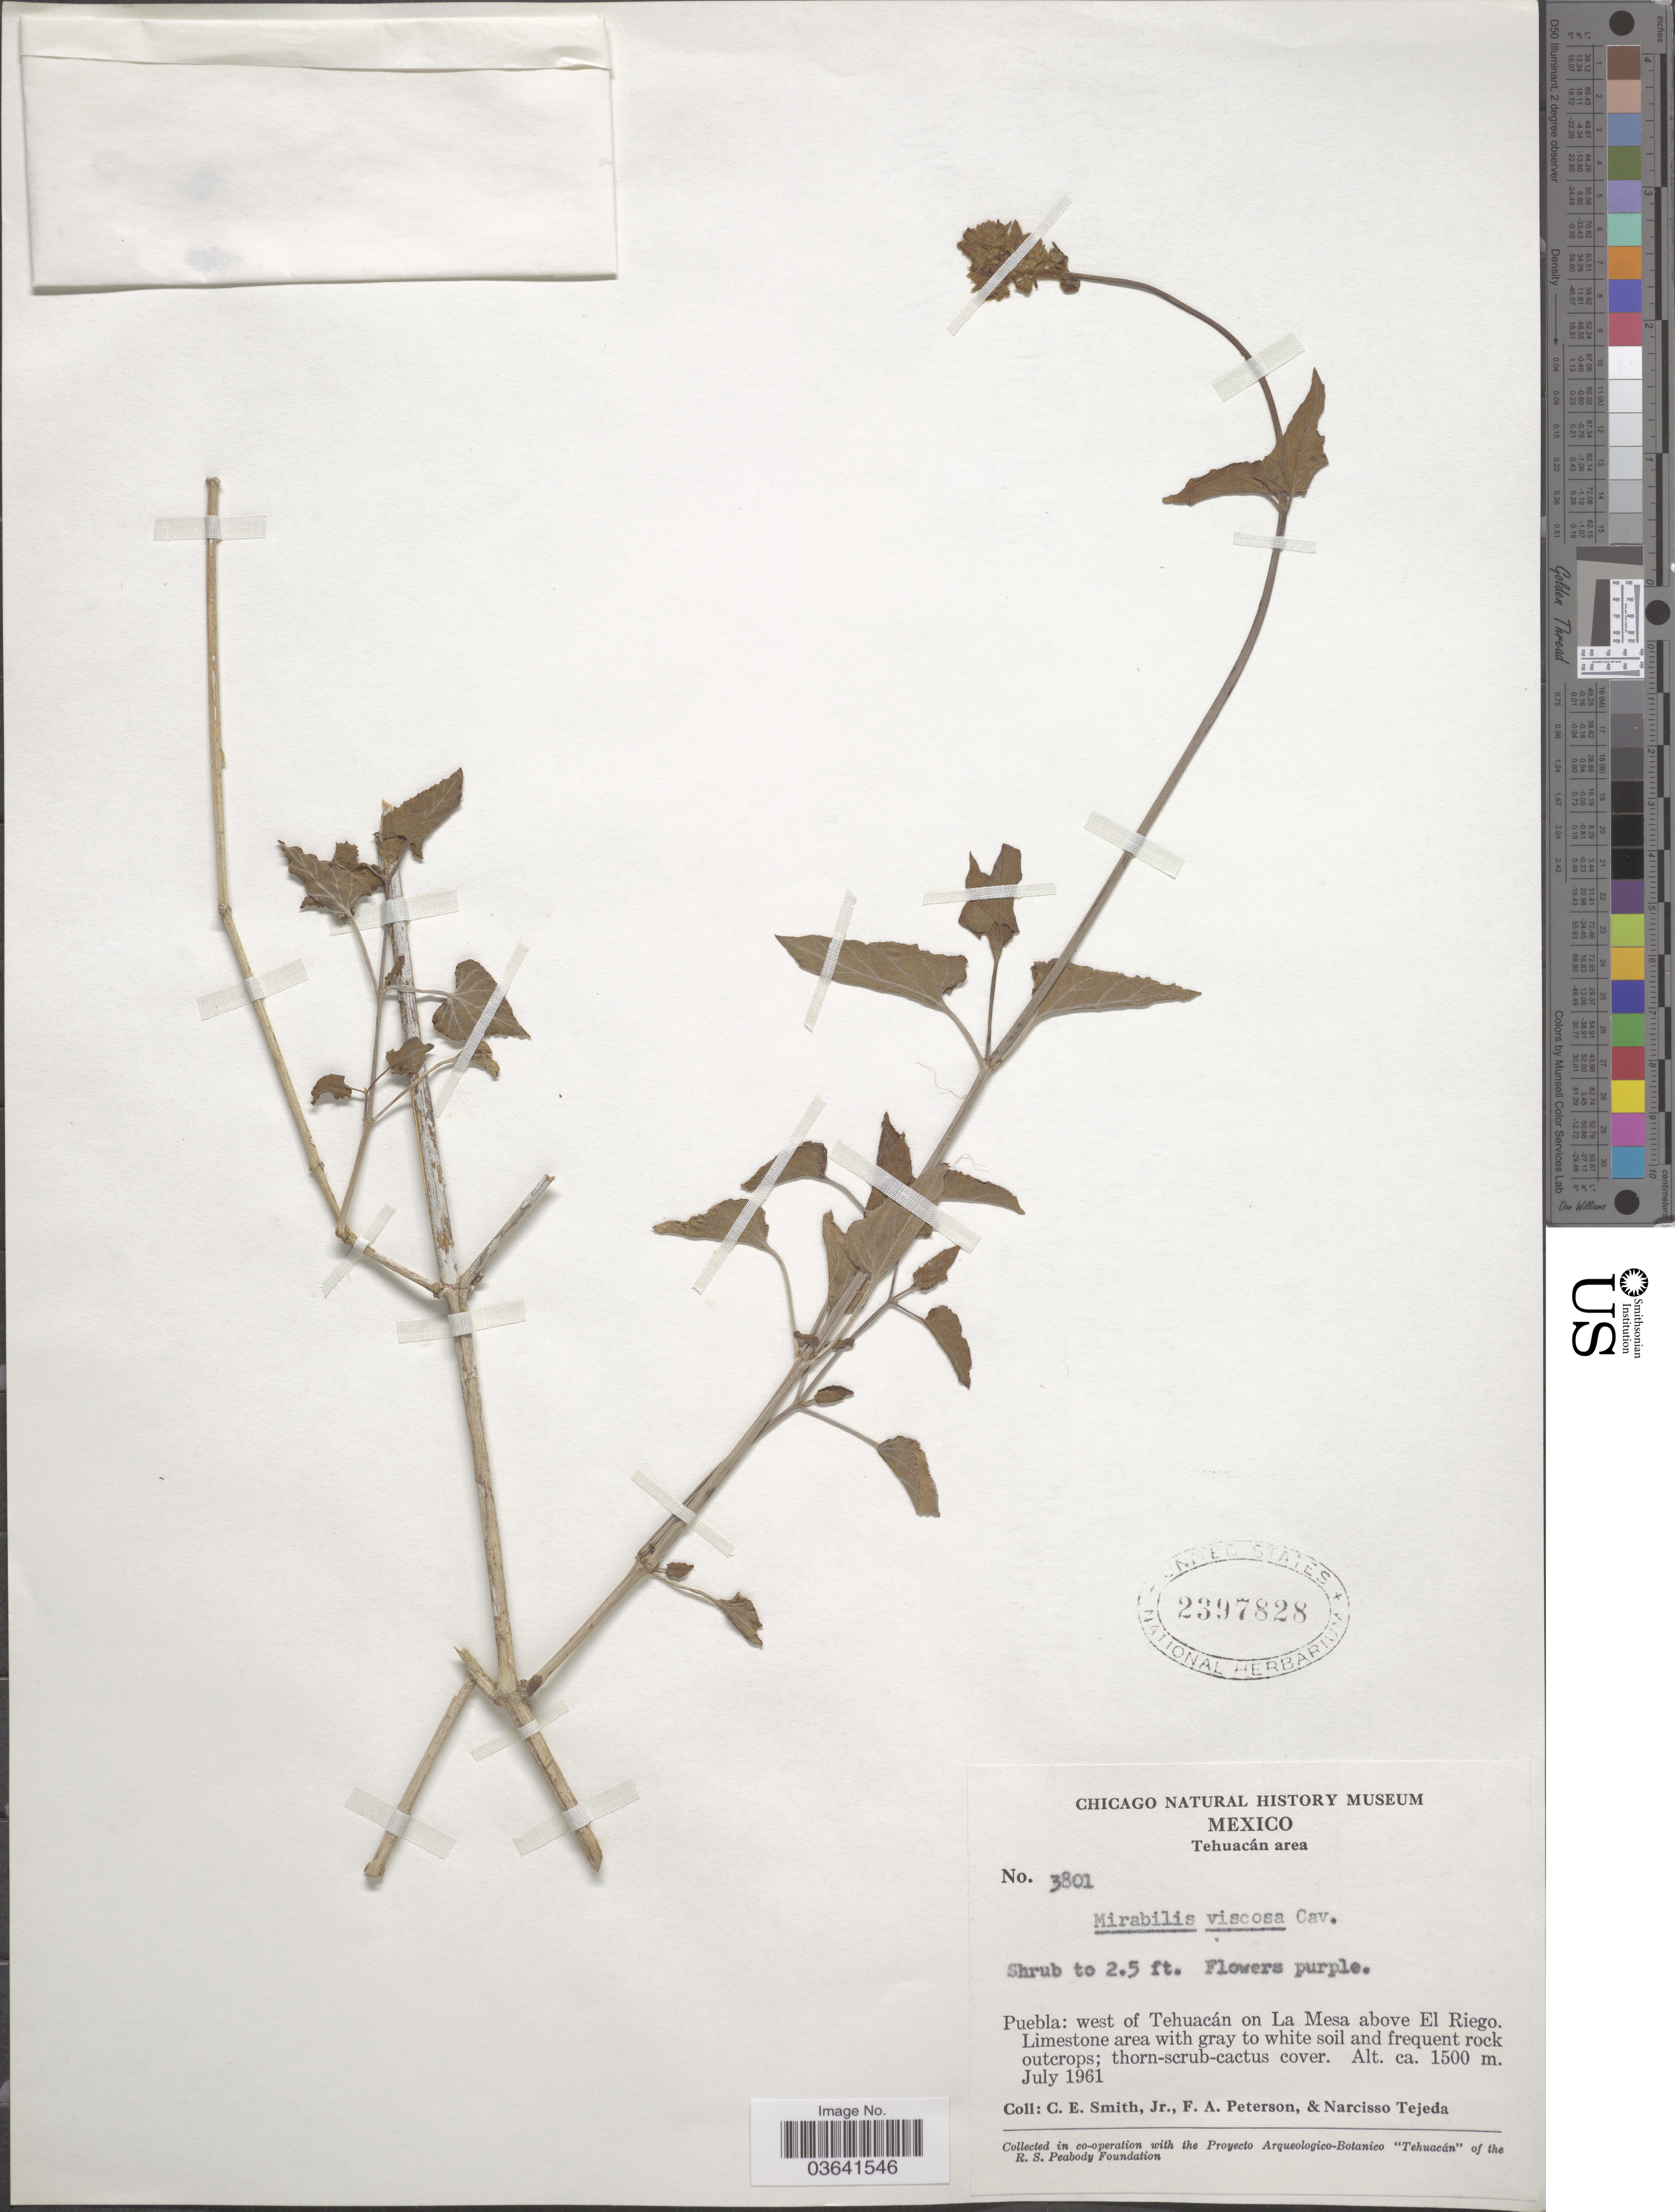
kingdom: Plantae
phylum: Tracheophyta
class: Magnoliopsida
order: Caryophyllales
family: Nyctaginaceae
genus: Mirabilis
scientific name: Mirabilis viscosa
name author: Cav.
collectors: C. E. Smith Jr., F. A. Peterson & N. Tejeda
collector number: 3801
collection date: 1961-07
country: Mexico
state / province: Puebla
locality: Tehuacán area. Puebla: west of Tehuacán on La Mesa above El Riego.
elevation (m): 1500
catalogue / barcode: US 2397828